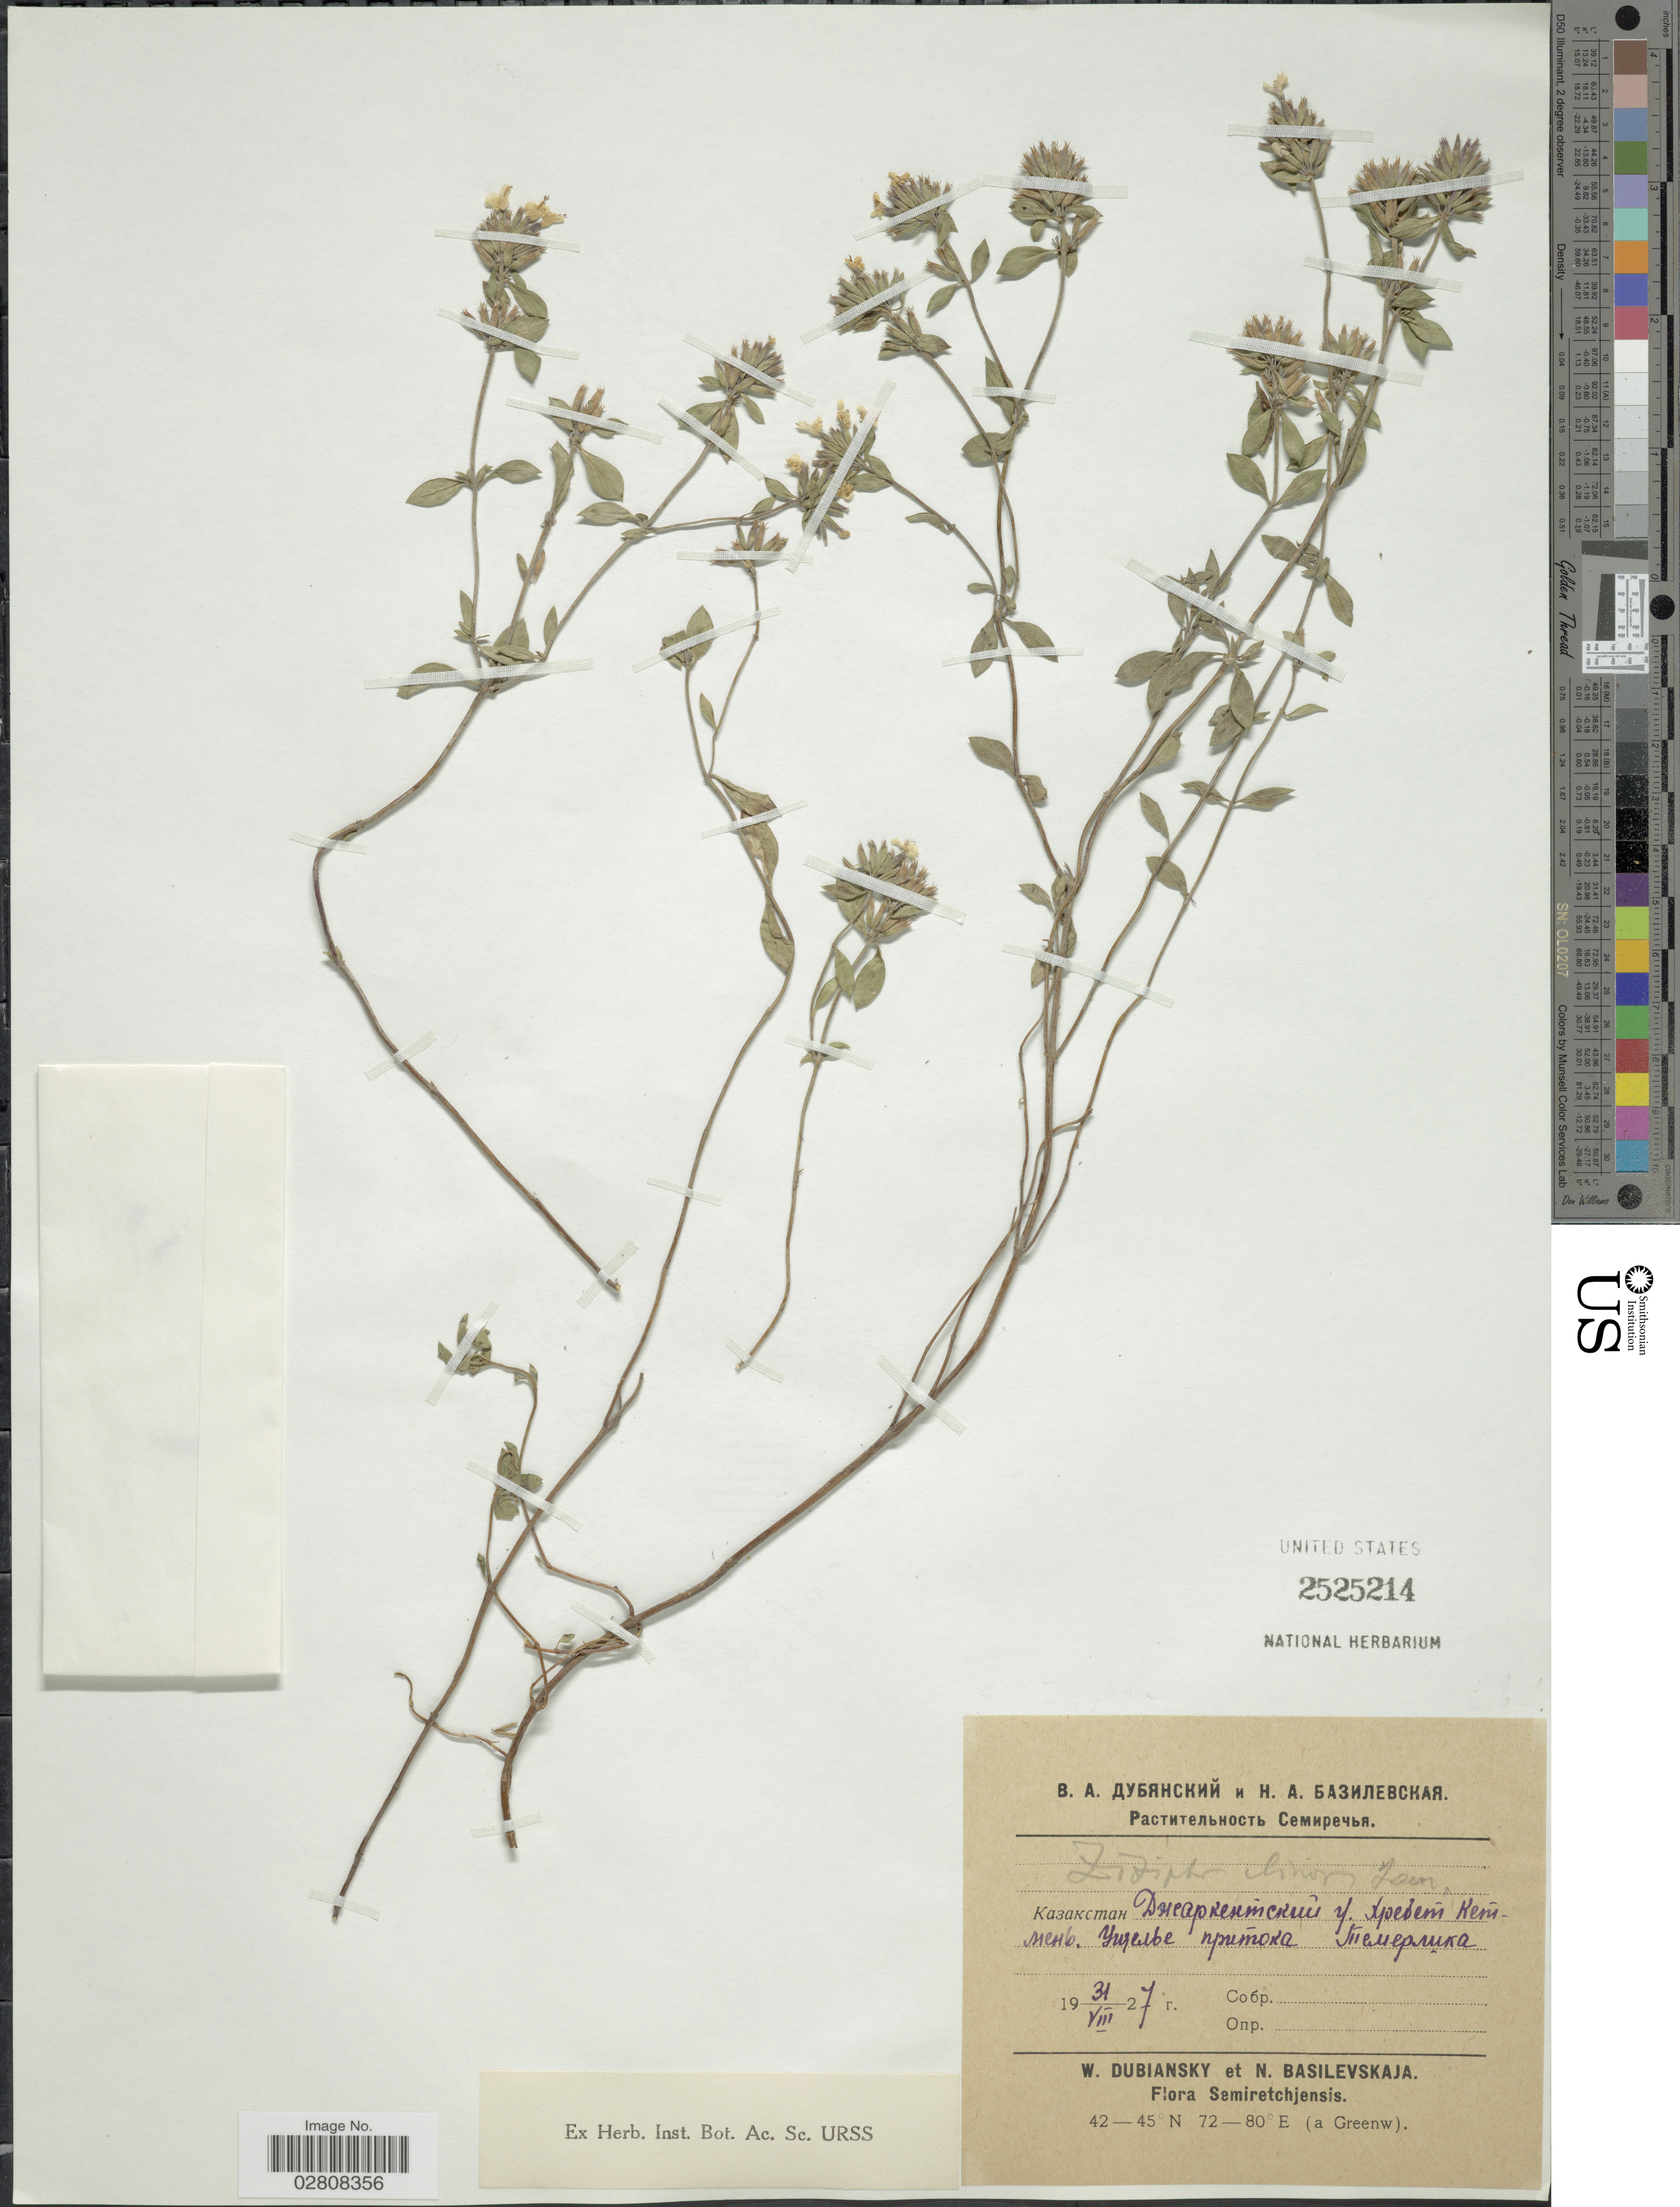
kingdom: Plantae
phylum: Tracheophyta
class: Magnoliopsida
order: Lamiales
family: Lamiaceae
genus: Ziziphora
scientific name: Ziziphora clinopodioides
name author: Lam.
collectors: W. Dubiansky & N. Basilevskaja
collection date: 1927-08-31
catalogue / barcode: US 2525214